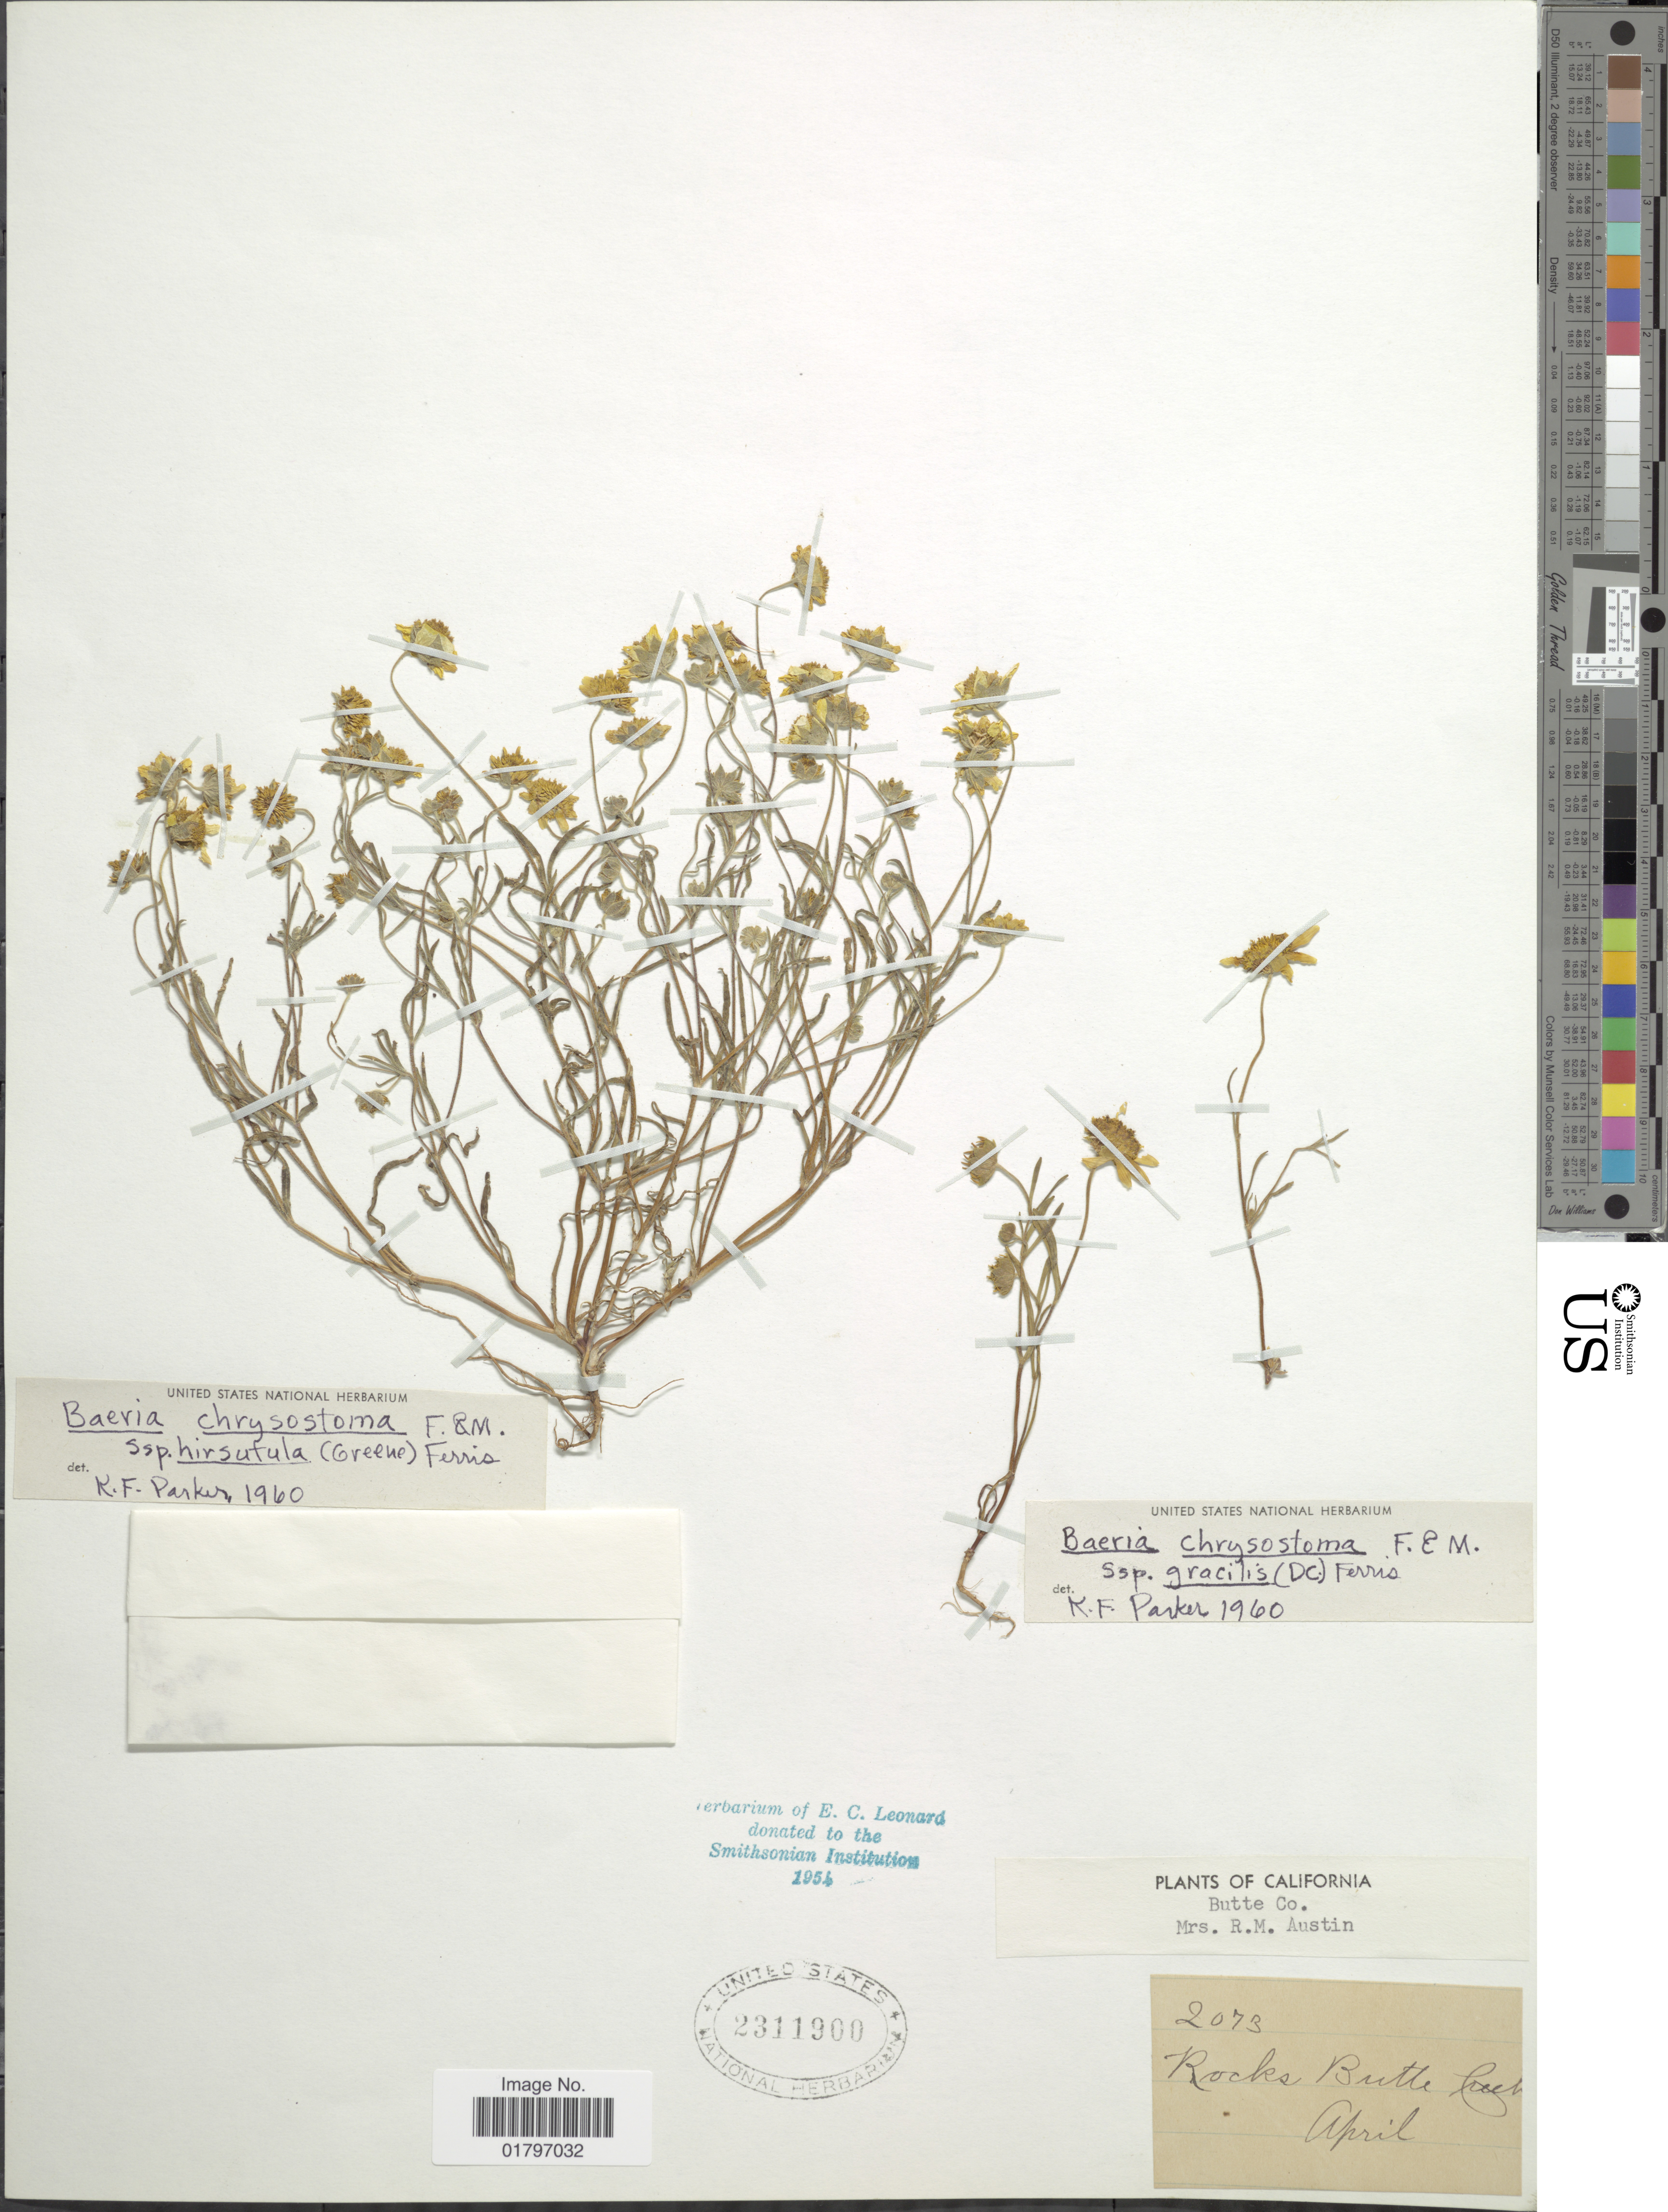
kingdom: Plantae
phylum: Tracheophyta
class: Magnoliopsida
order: Asterales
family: Asteraceae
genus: Lasthenia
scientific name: Lasthenia chrysostoma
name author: (Fisch. & C.A. Mey.) Greene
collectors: R. Austin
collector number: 2073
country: United States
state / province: California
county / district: Butte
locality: Butte Co. Rocks Butte Creek.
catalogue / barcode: US 2311900